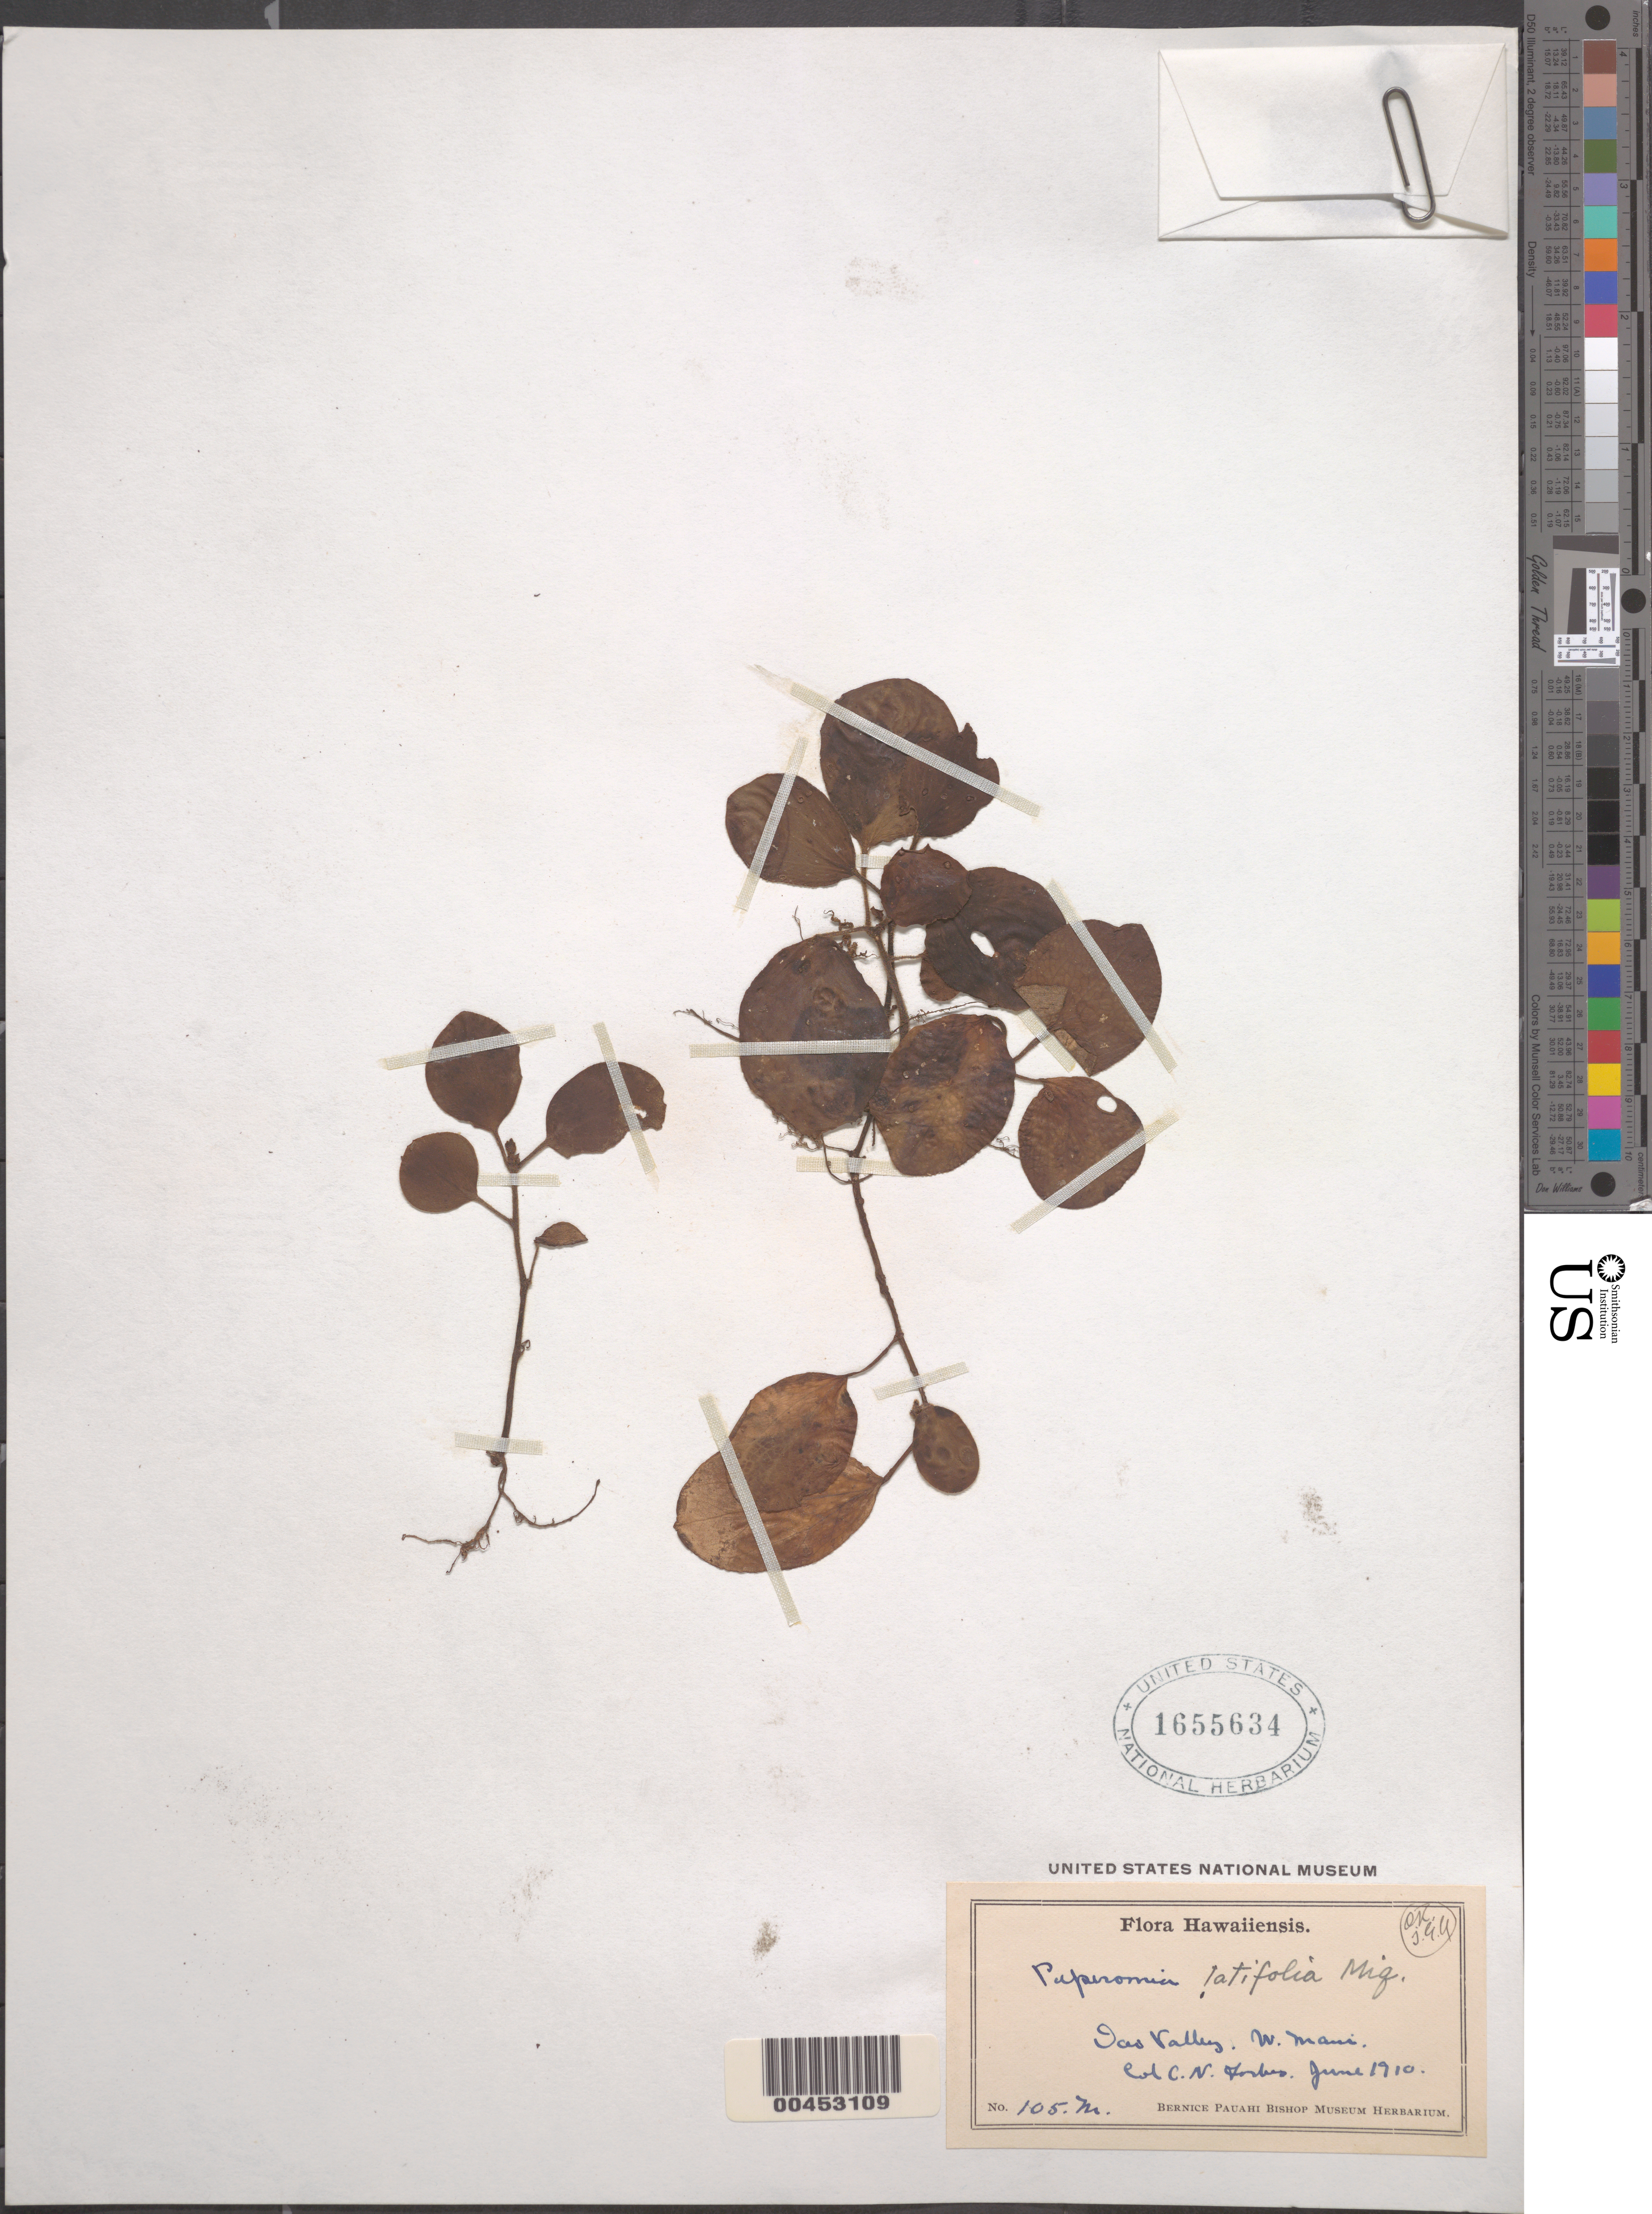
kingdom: Plantae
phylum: Tracheophyta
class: Magnoliopsida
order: Piperales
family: Piperaceae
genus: Peperomia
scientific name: Peperomia latifolia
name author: Miq.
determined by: T.G.G.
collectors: C. N. Forbes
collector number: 105.M.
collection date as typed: Jun 1910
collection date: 1910-06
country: United States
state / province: Hawaii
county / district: Maui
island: Maui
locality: Iao Valley, W Maui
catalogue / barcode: US 1655634